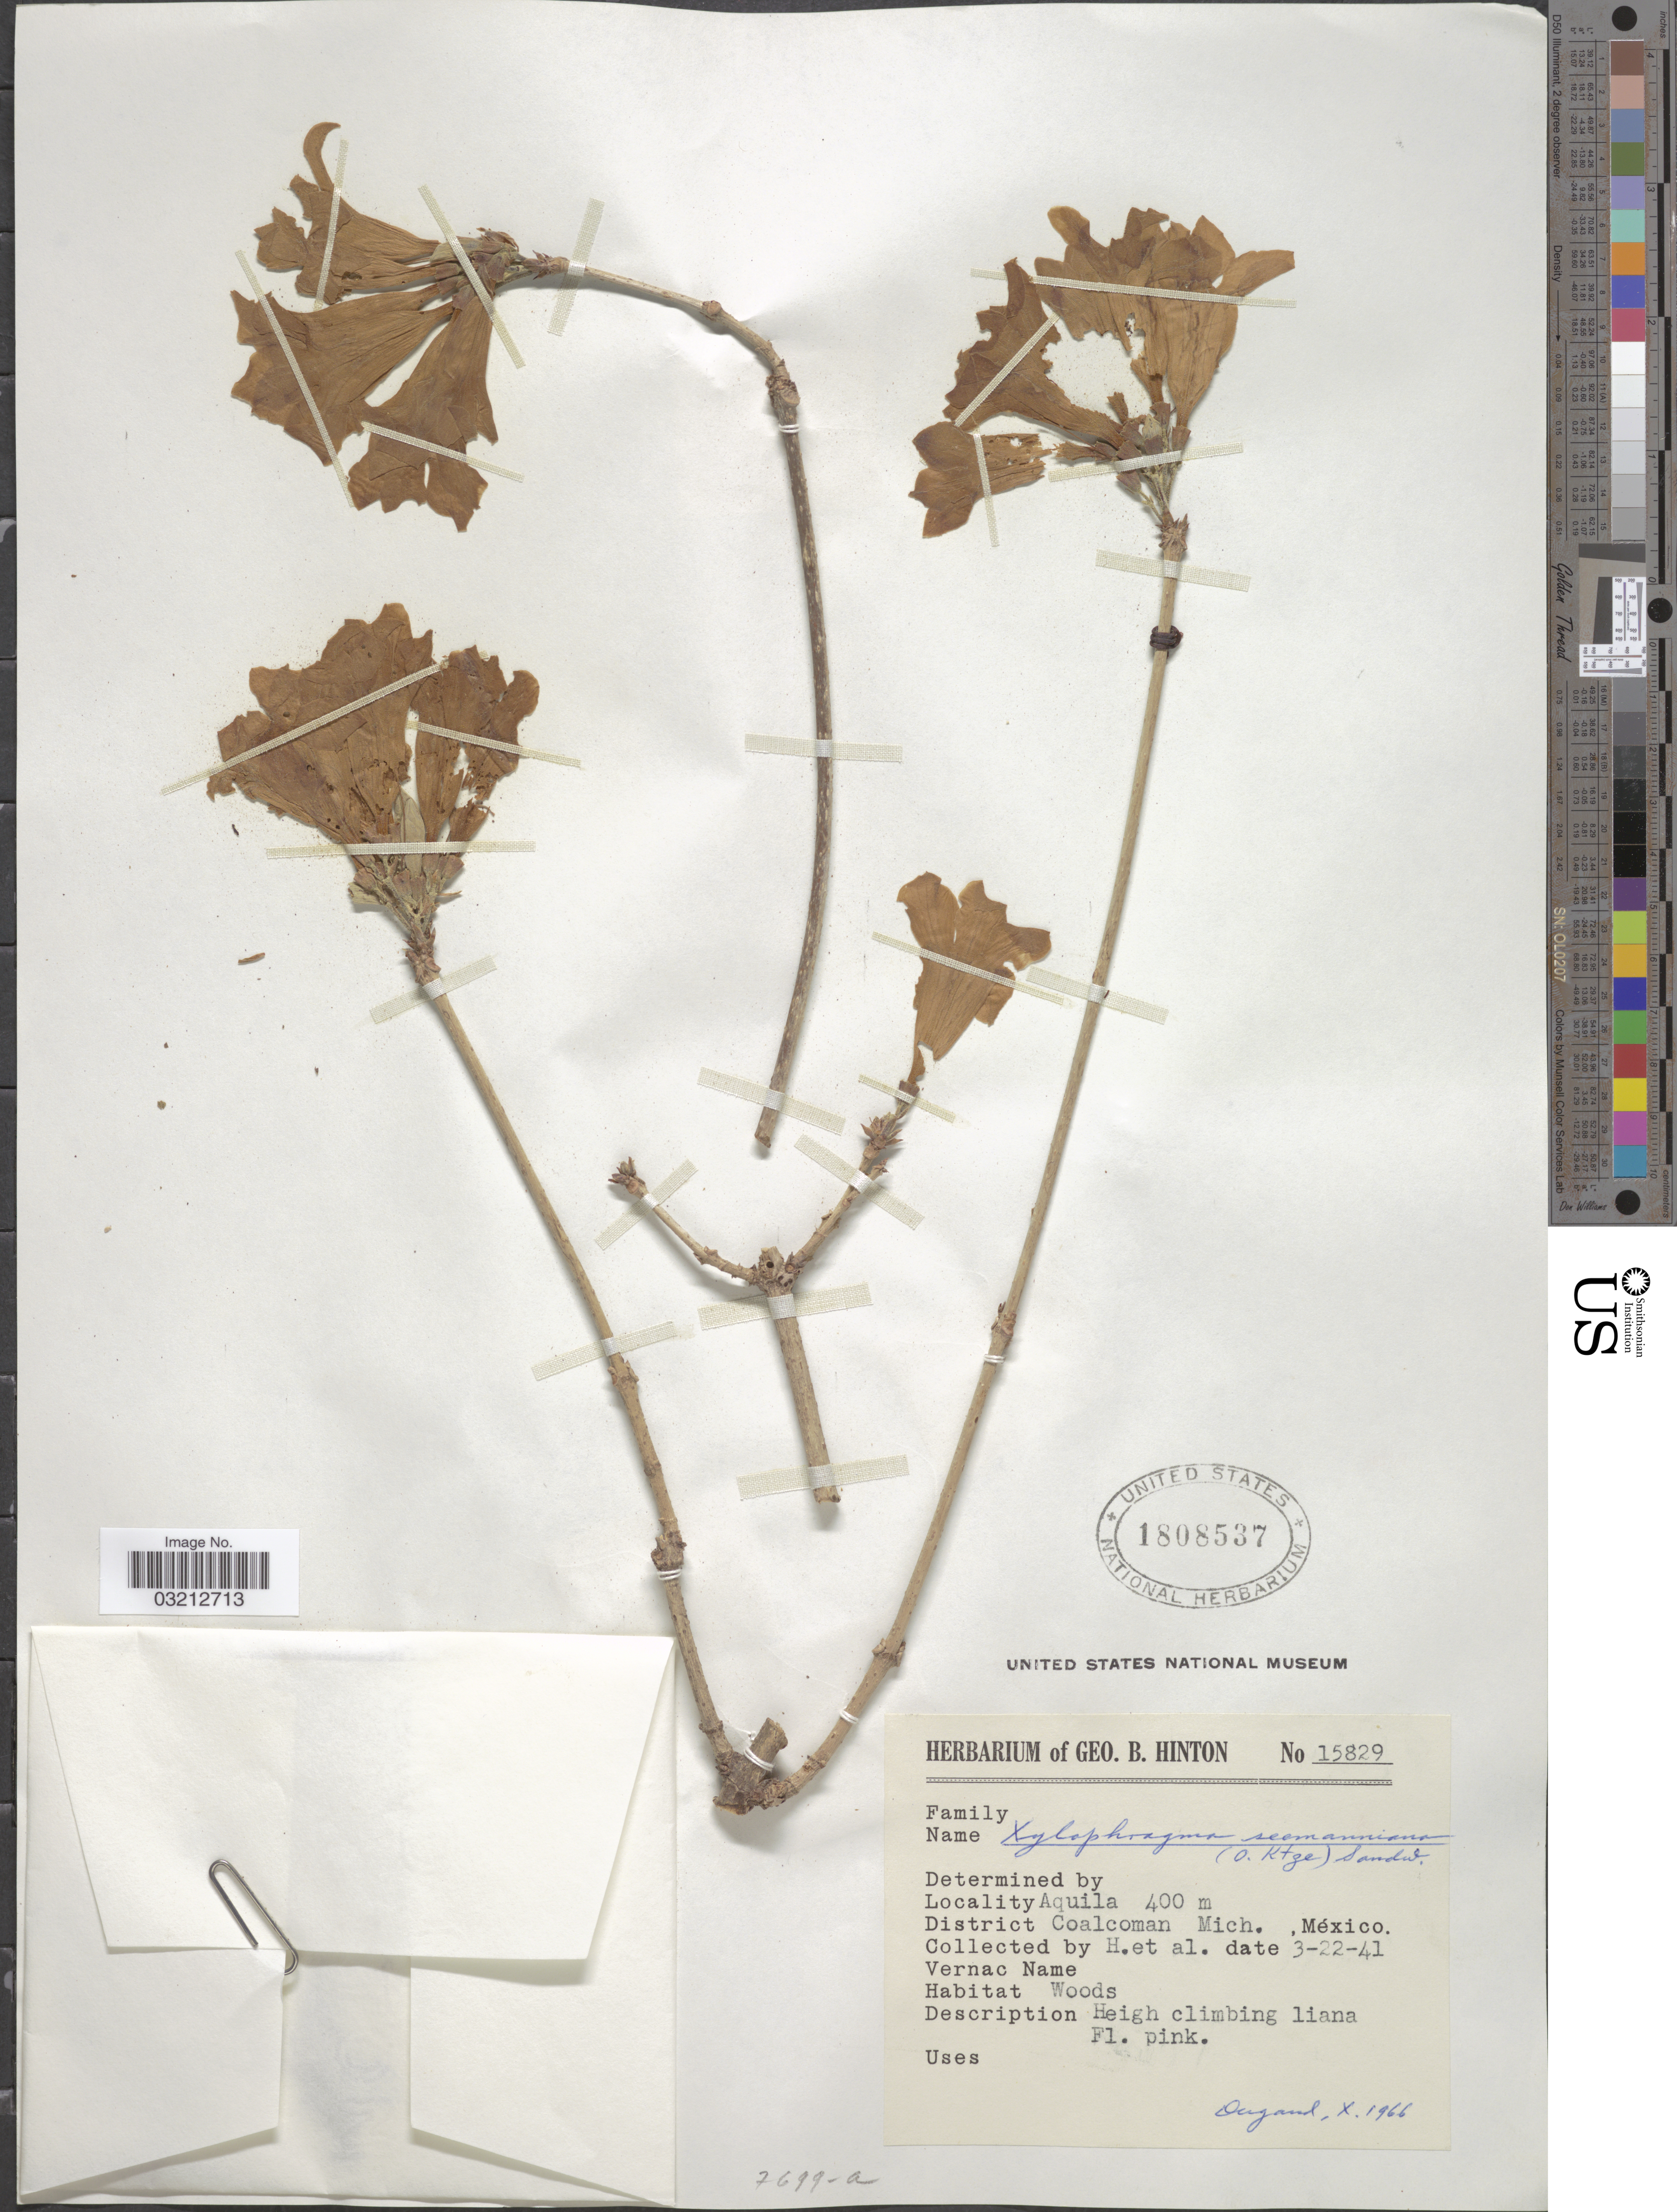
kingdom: Plantae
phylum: Tracheophyta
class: Magnoliopsida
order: Lamiales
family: Bignoniaceae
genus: Xylophragma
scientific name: Xylophragma seemannianum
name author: (Kuntze) Sandwith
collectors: G. B. Hinton & et al.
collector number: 15829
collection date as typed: Transcribed d/m/y: 22/3/41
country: Mexico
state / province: Michoacán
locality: Aquila. District Coalcoman Mich.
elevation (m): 400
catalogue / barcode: US 1808537